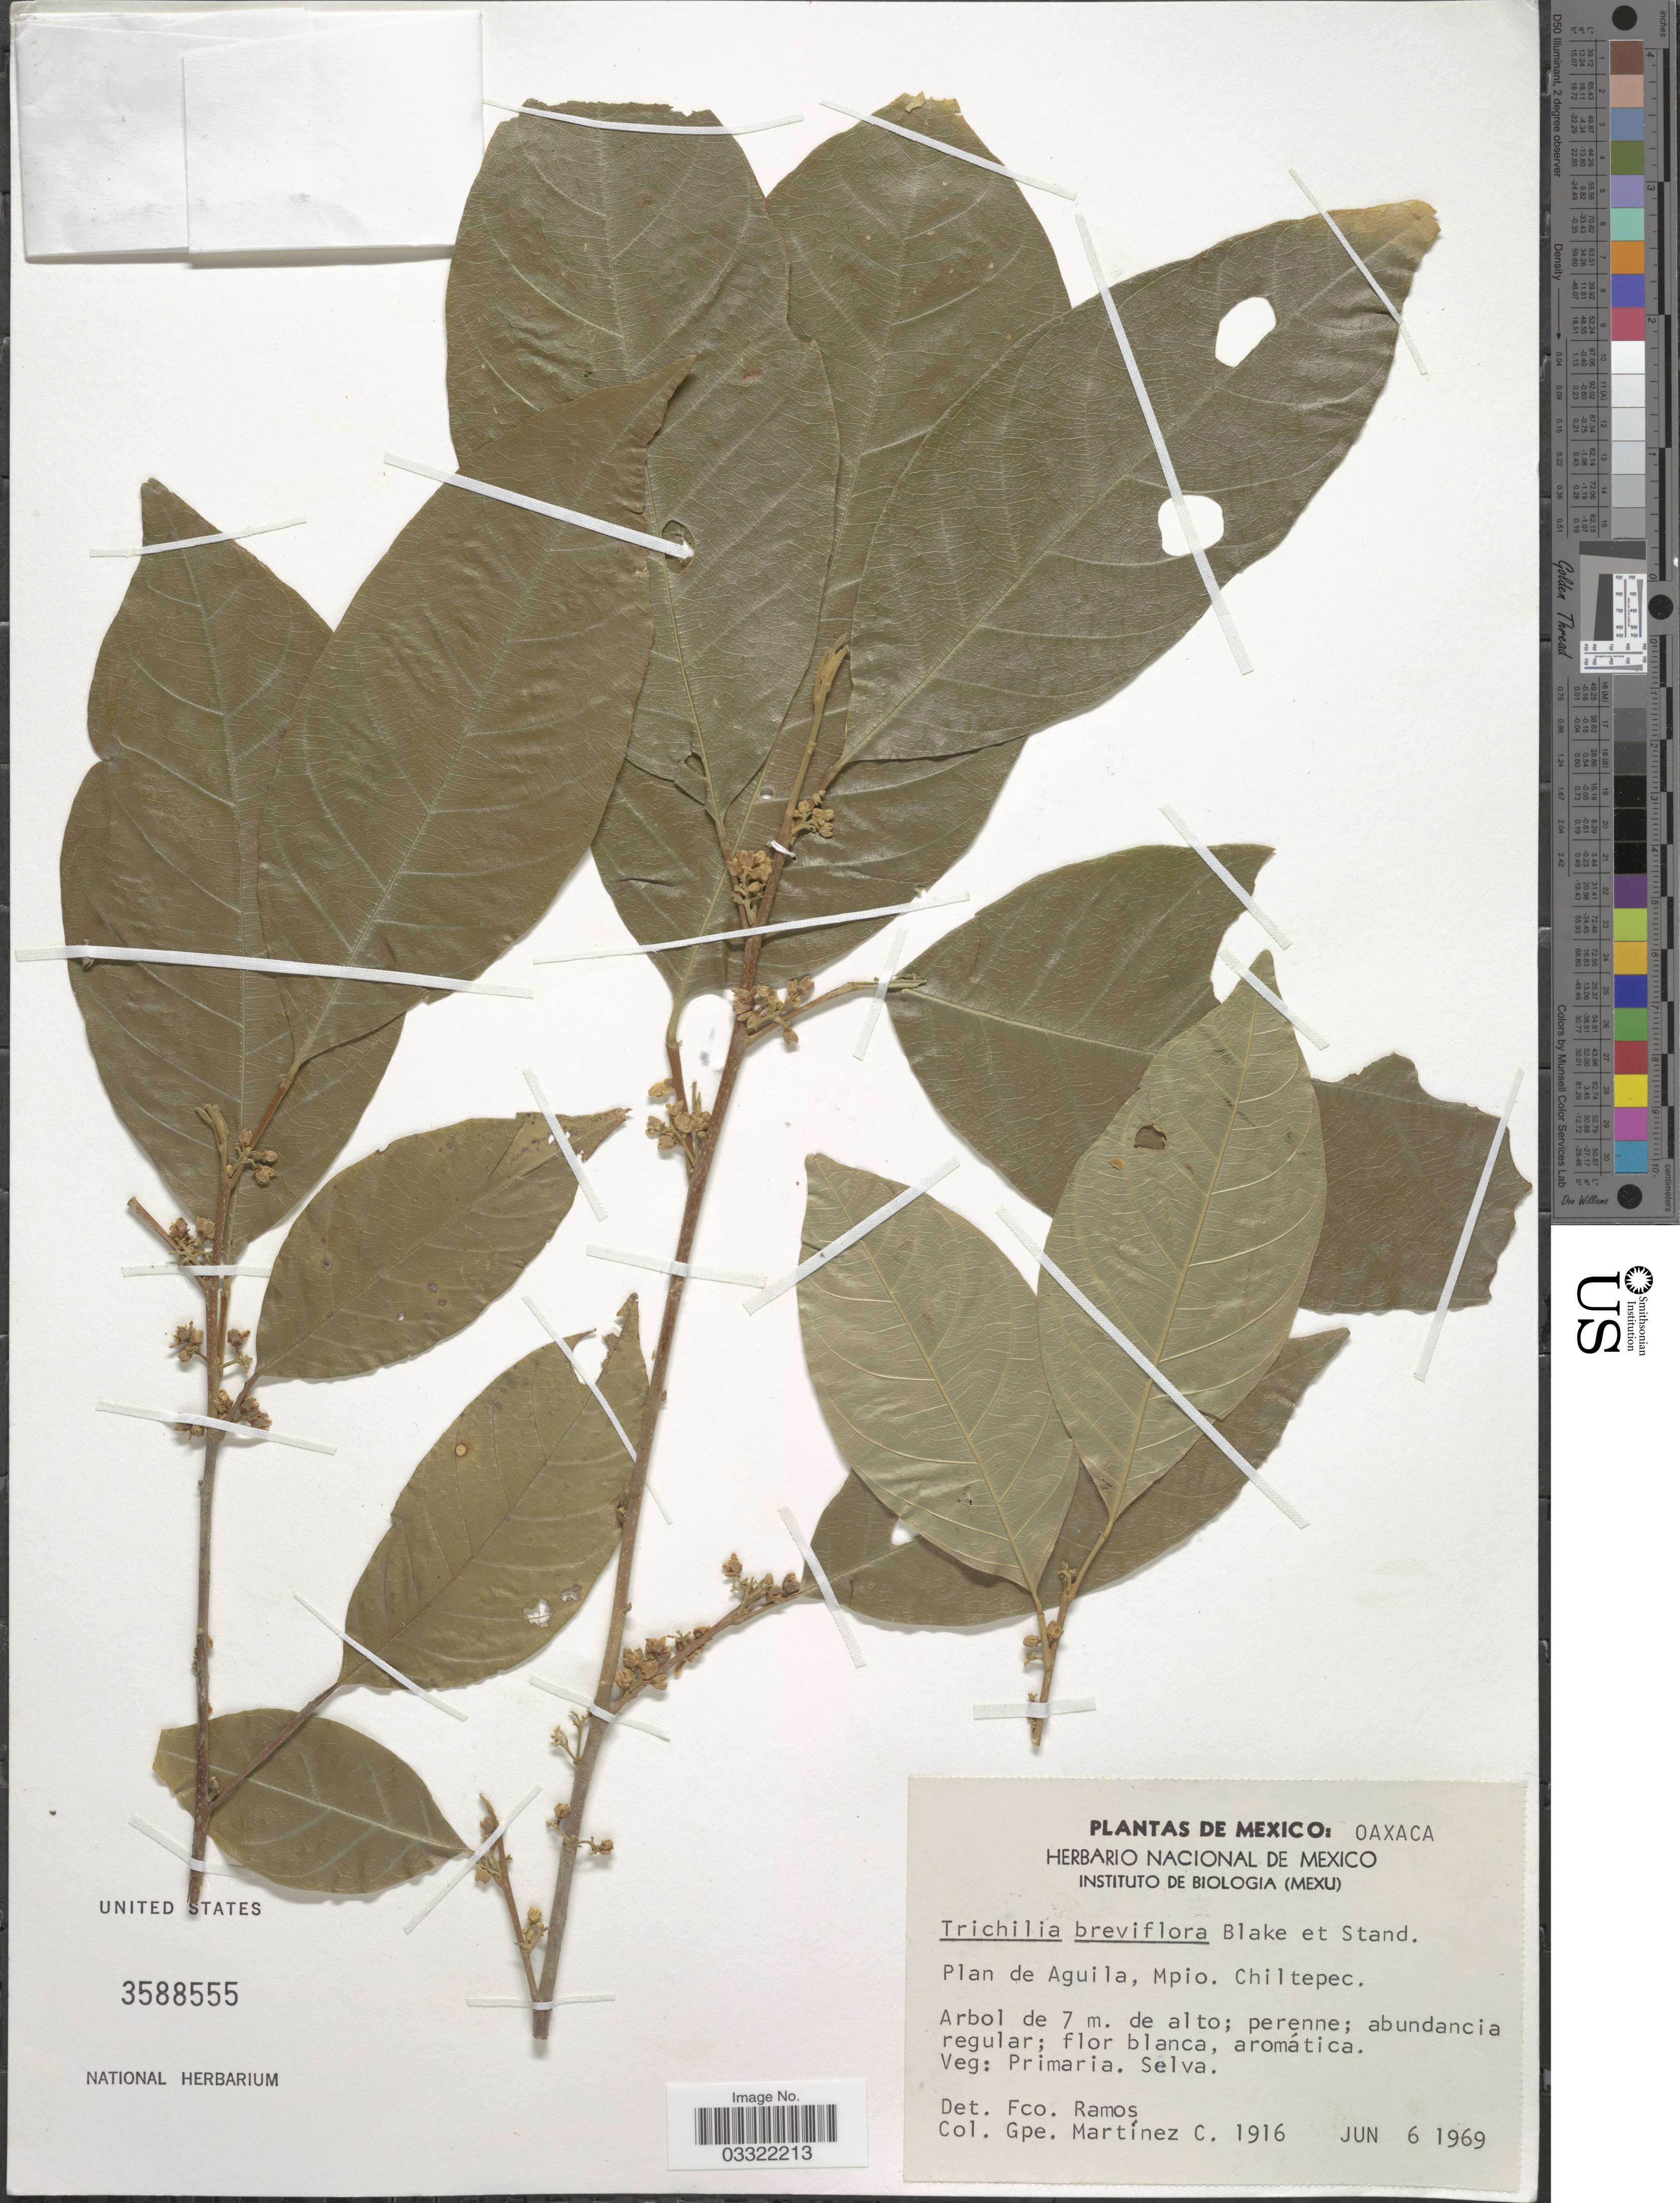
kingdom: Plantae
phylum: Tracheophyta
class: Magnoliopsida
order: Sapindales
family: Meliaceae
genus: Trichilia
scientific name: Trichilia breviflora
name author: S.F. Blake & Standl.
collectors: G. Martinez C.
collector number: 1916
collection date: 1969-06-06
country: Mexico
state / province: Oaxaca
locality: Plan de Aguila, Mpio. Chiltepec.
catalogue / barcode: US 3588555